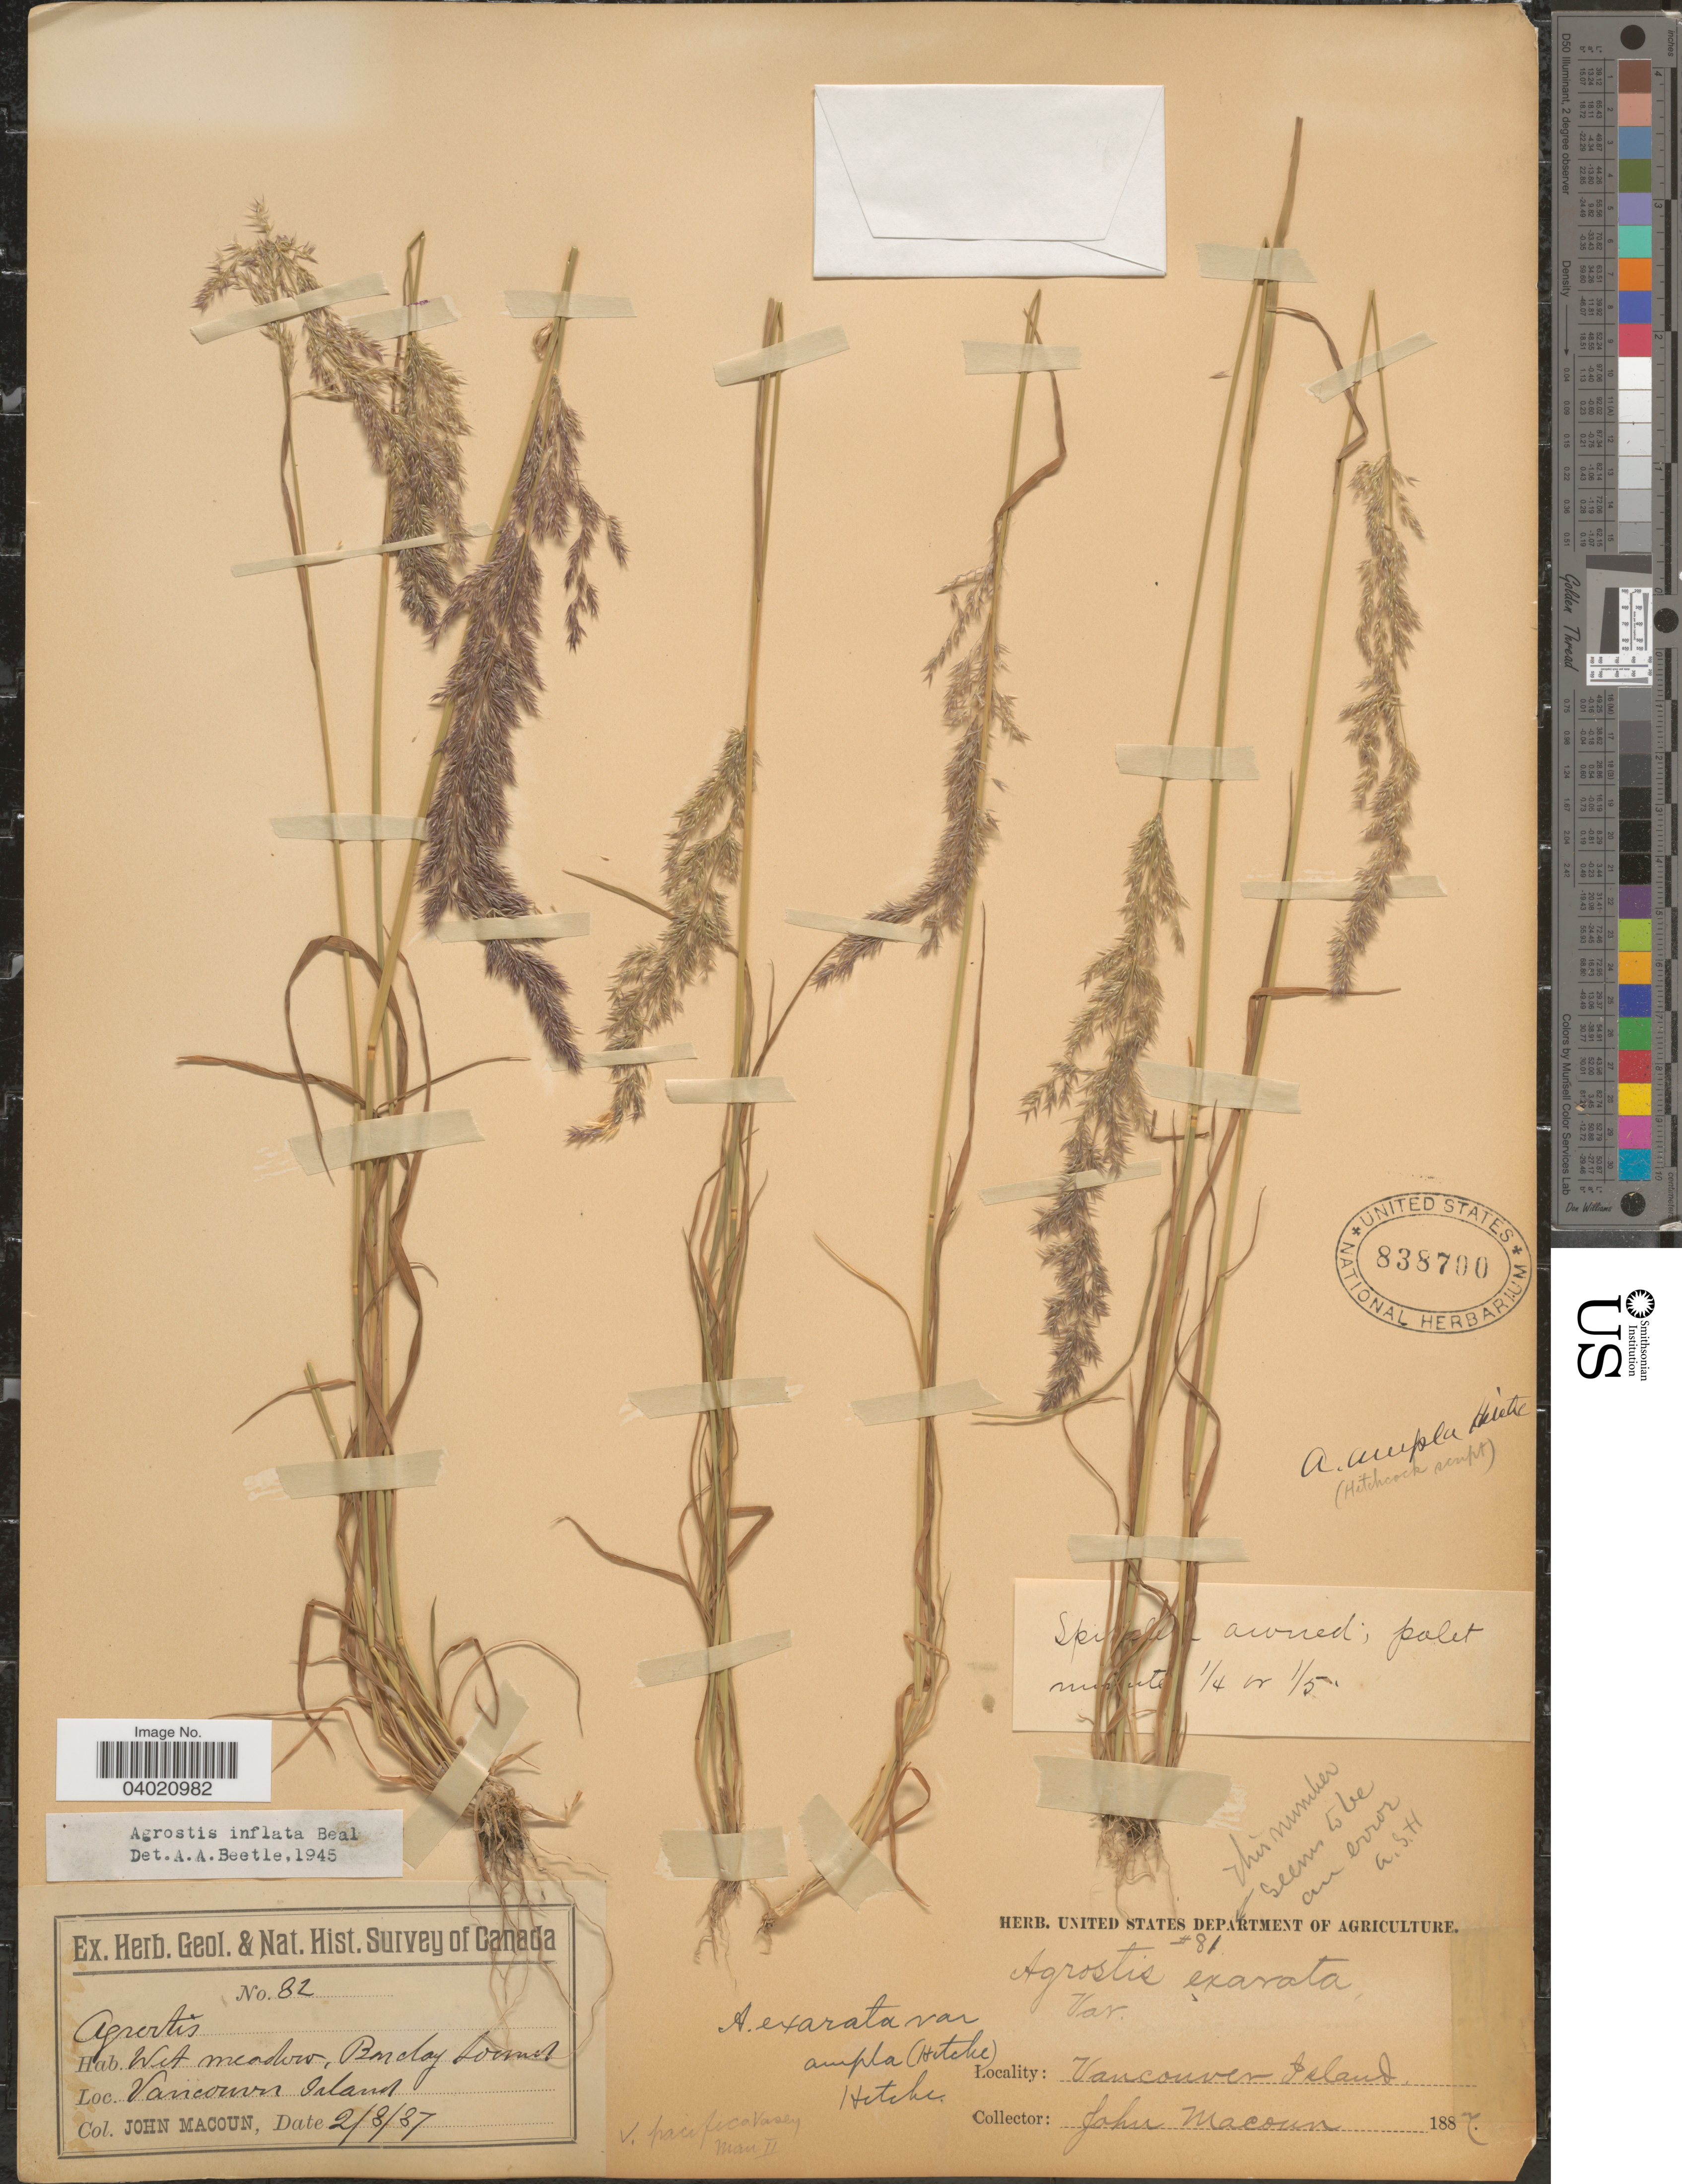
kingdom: Plantae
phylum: Tracheophyta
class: Liliopsida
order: Poales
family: Poaceae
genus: Agrostis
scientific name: Agrostis microphylla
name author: Steud.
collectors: J. Macoun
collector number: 82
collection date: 1887-02-08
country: Canada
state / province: British Columbia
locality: Vancouver Island.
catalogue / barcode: US 838700